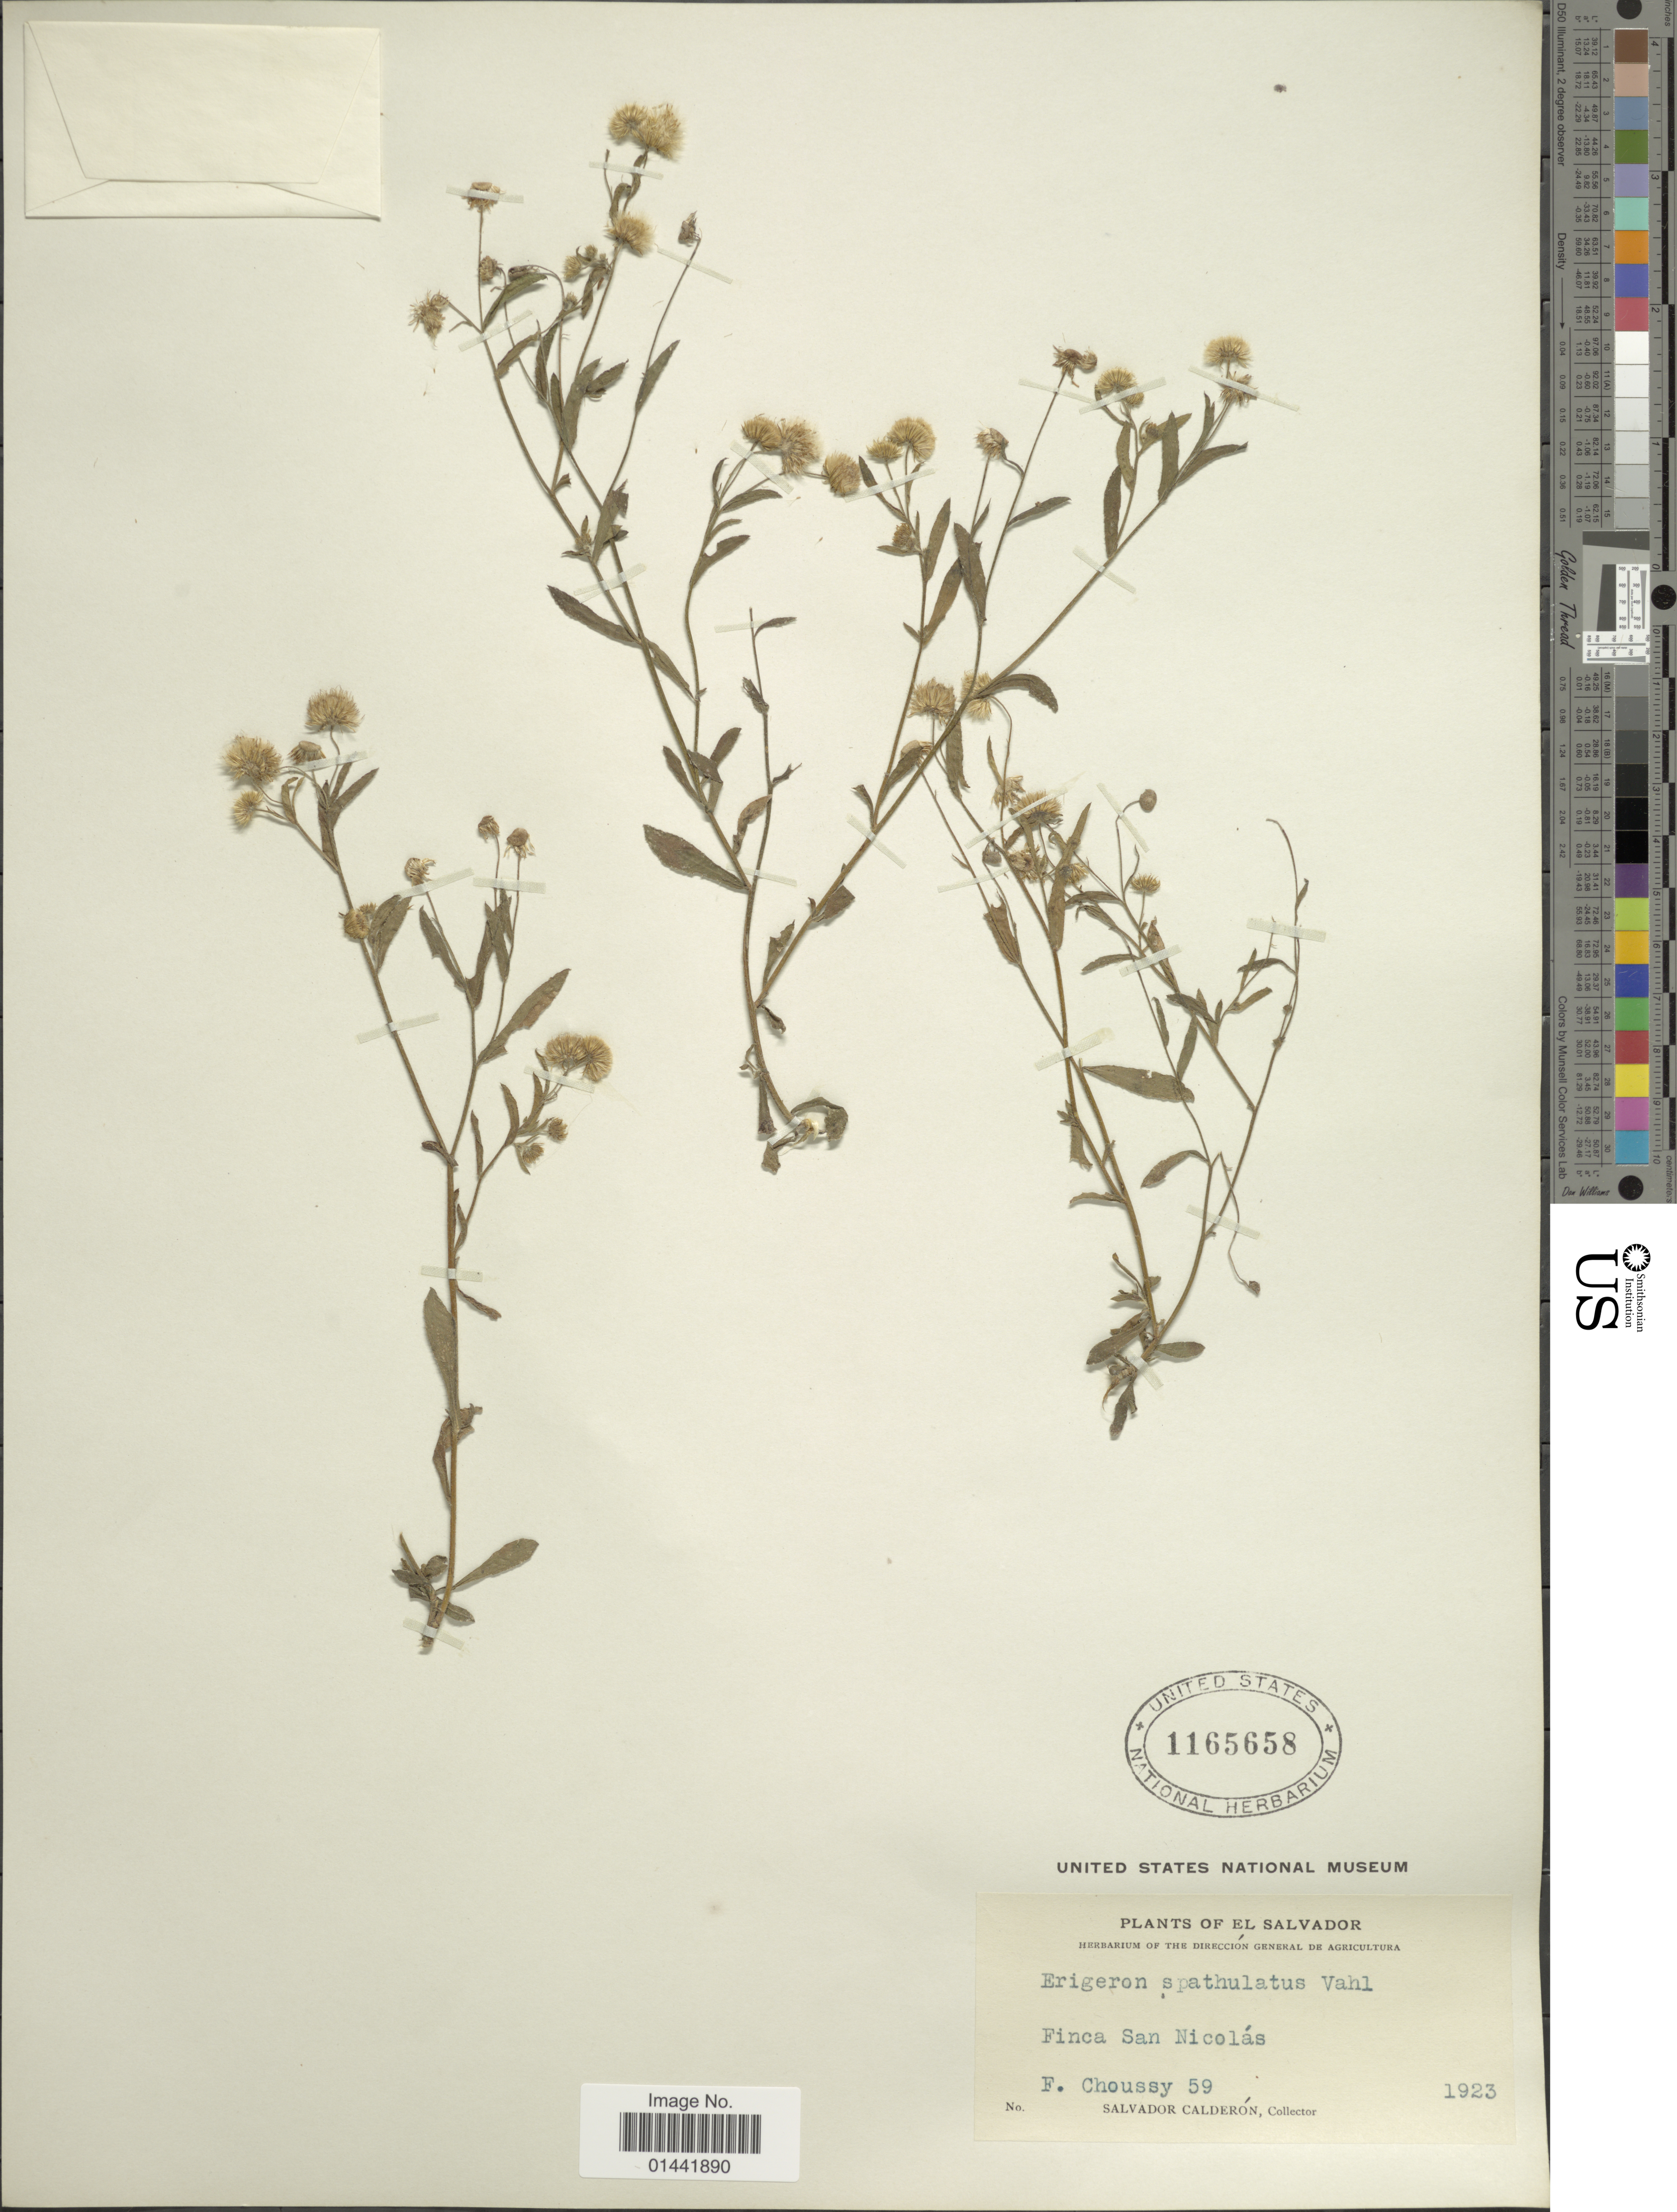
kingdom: Plantae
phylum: Tracheophyta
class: Magnoliopsida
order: Asterales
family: Asteraceae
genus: Erigeron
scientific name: Erigeron spathulatus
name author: Vahl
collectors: S. Calderón & F. Choussy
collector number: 59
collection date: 1923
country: El Salvador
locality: Finca San Nicolás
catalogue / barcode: US 1165658